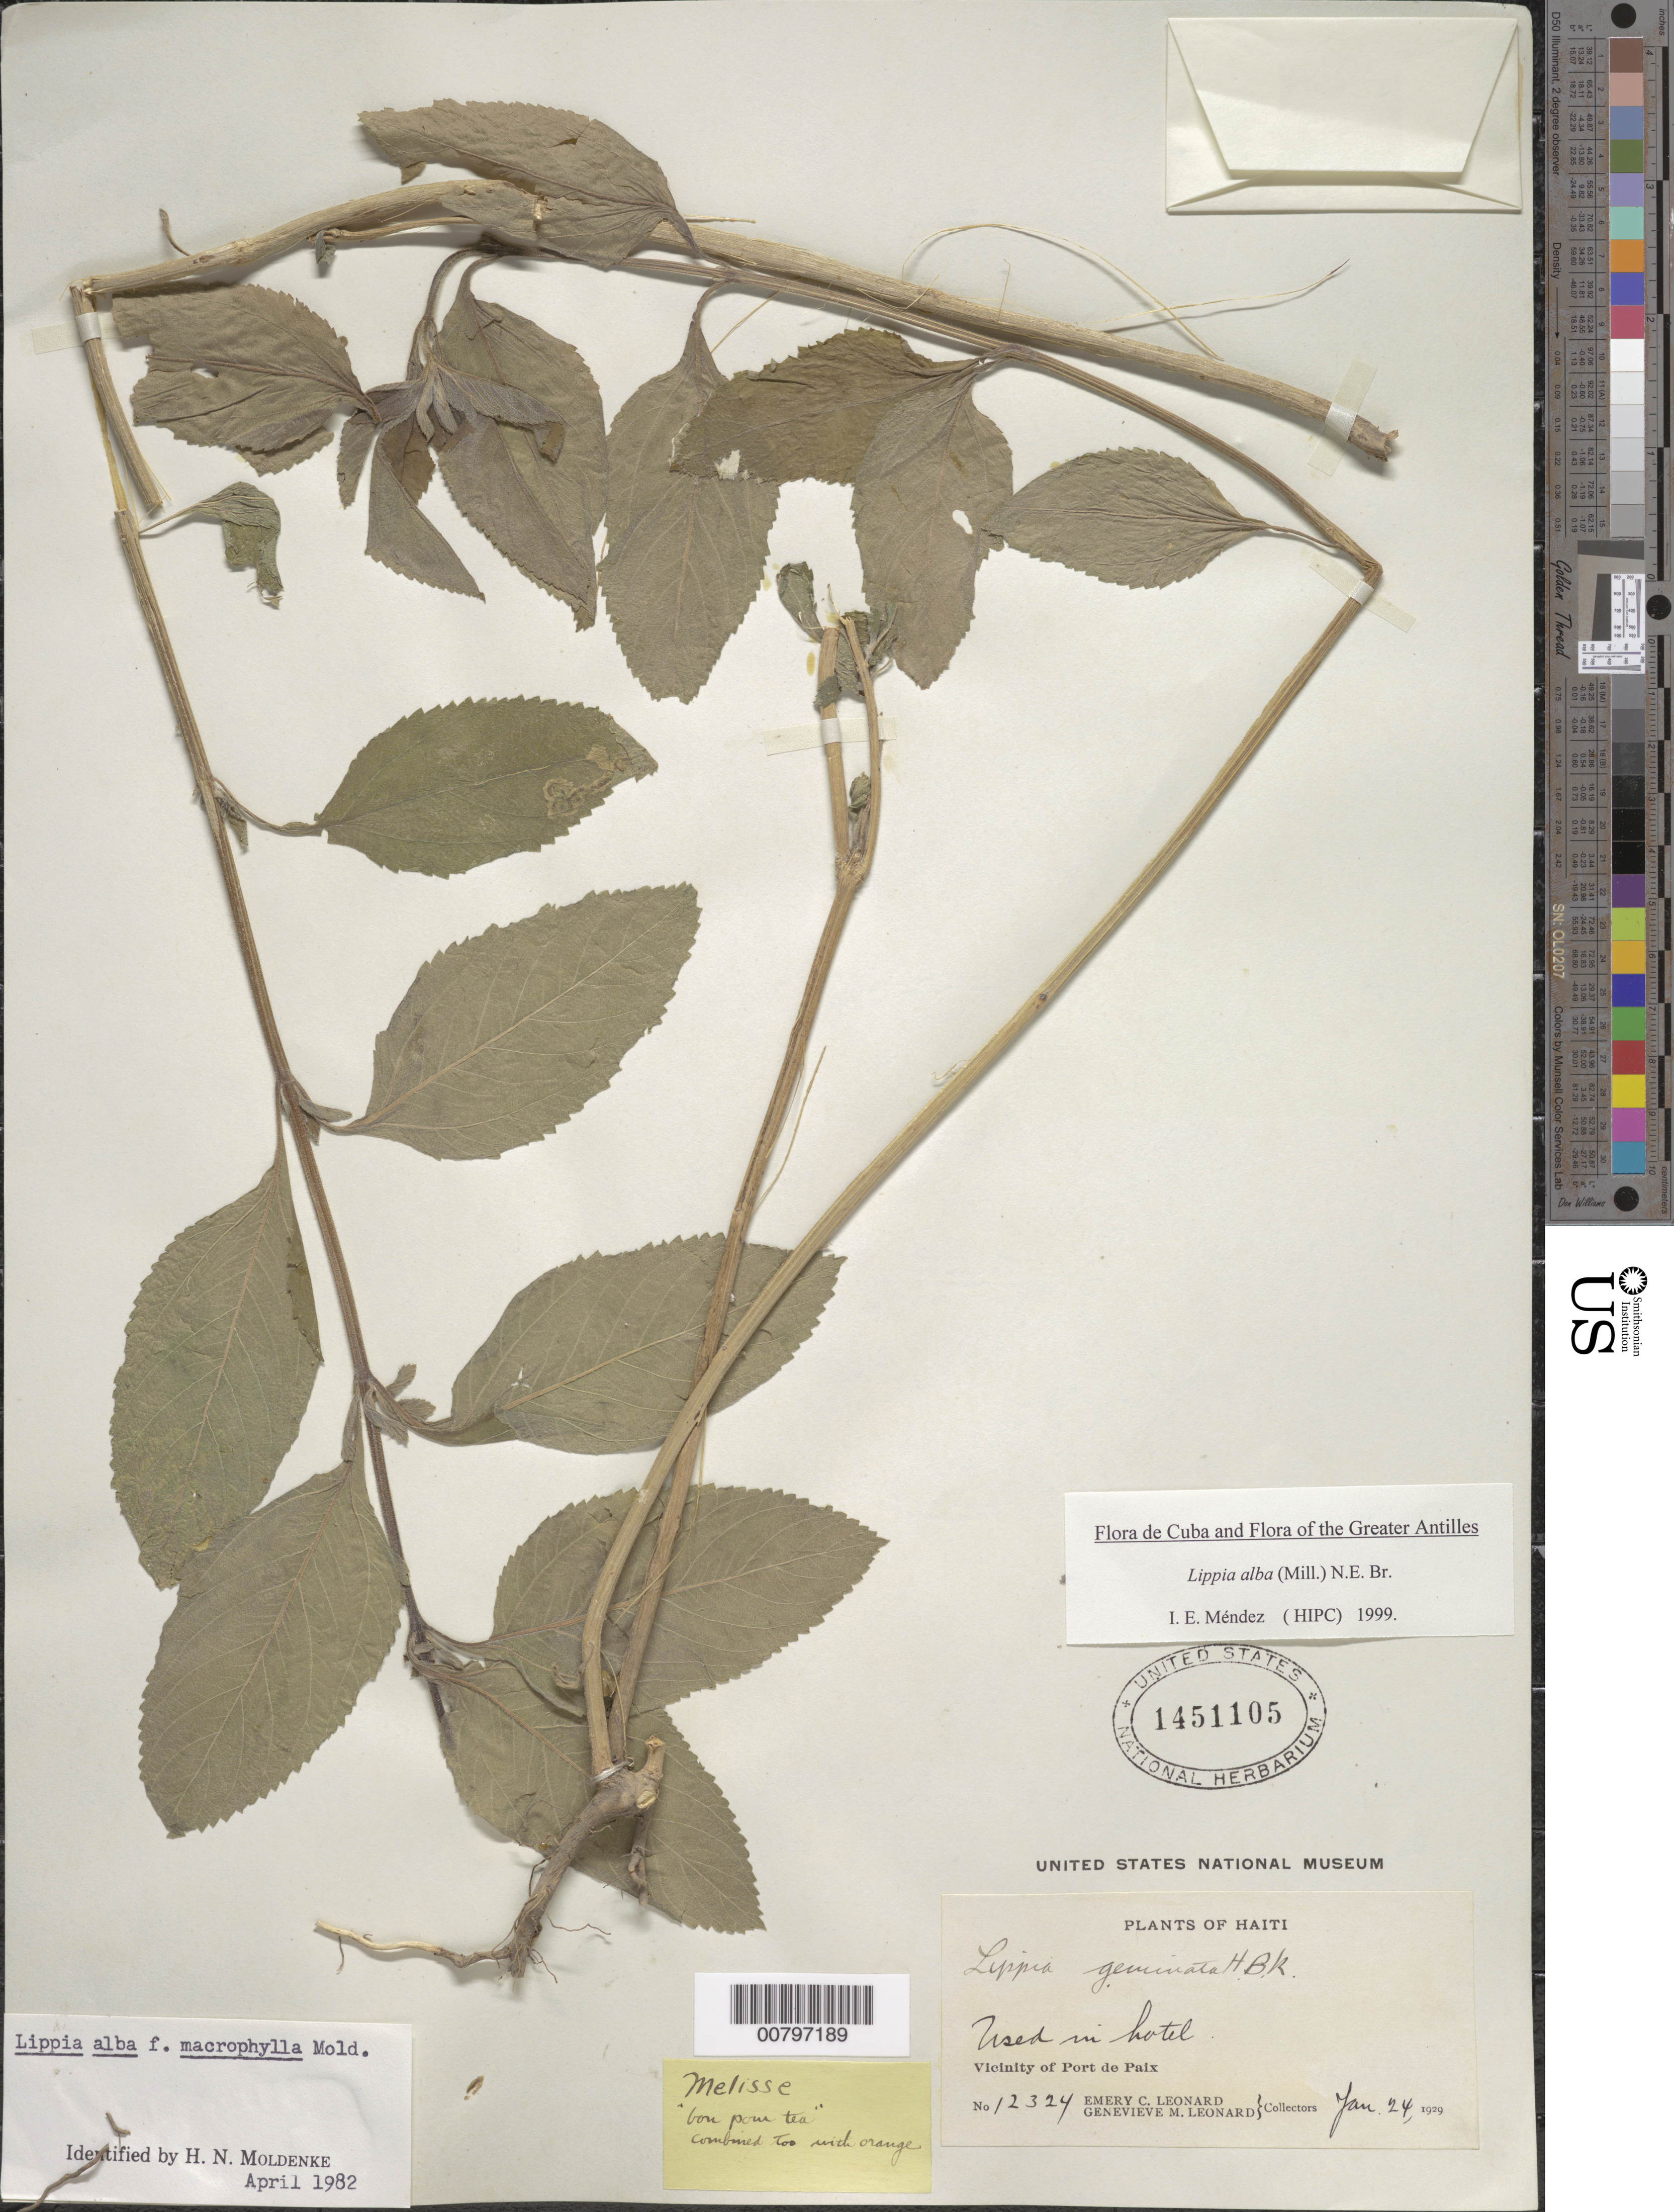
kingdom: Plantae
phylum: Tracheophyta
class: Magnoliopsida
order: Lamiales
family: Verbenaceae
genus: Lippia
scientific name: Lippia alba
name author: (Mill.) N.E. Br. ex Britton & P. Wilson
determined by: Méndez, Isidro E., (HIPC)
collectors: E. C. Leonard & G. M. Leonard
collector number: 12324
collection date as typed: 24 Jan 1929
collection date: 1929-01-24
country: Haiti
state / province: Nord-Ouest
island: Hispaniola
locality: Vicinity of Port de Paix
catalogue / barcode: US 1451105